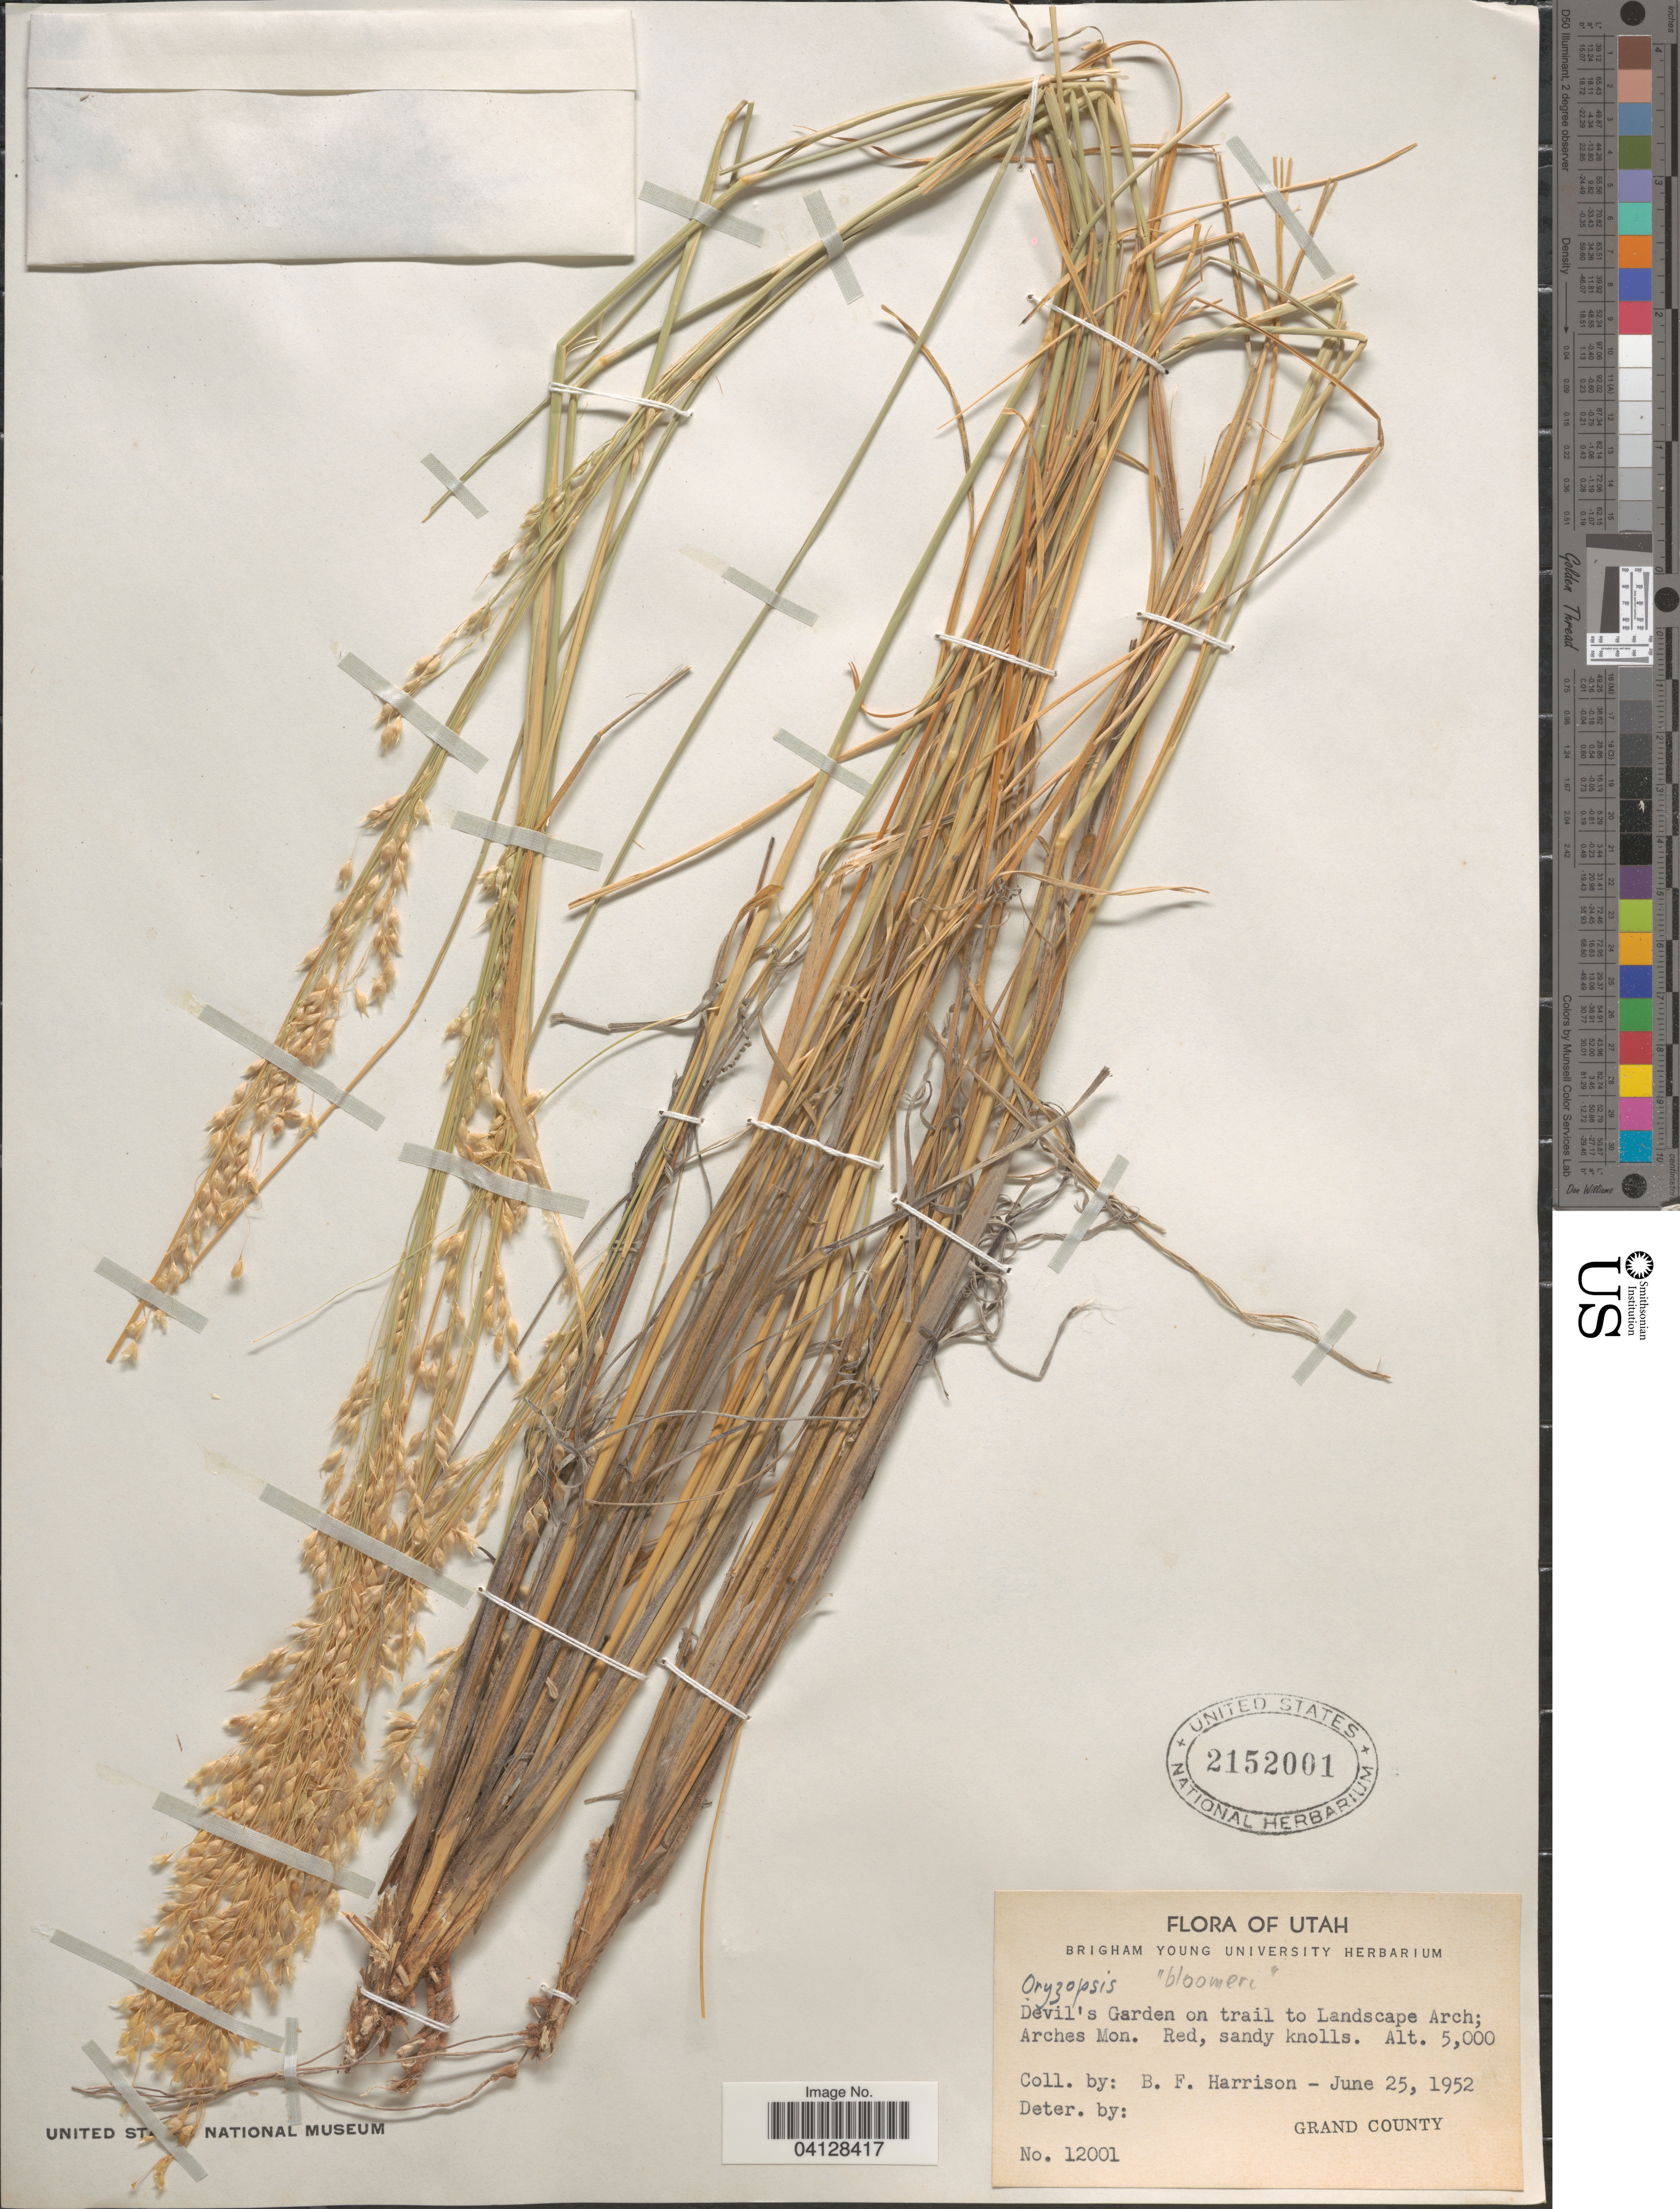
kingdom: Plantae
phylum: Tracheophyta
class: Liliopsida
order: Poales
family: Poaceae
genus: Oryzopsis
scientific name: Oryzopsis bloomeri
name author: (Bol.) Ricker ex Piper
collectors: B. F. Harrison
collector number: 12001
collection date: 1952-06-25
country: United States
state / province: Utah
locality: Devil's Garden on trail to Landscape Arch; Arches Mon. Grand County.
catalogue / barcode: US 2152001